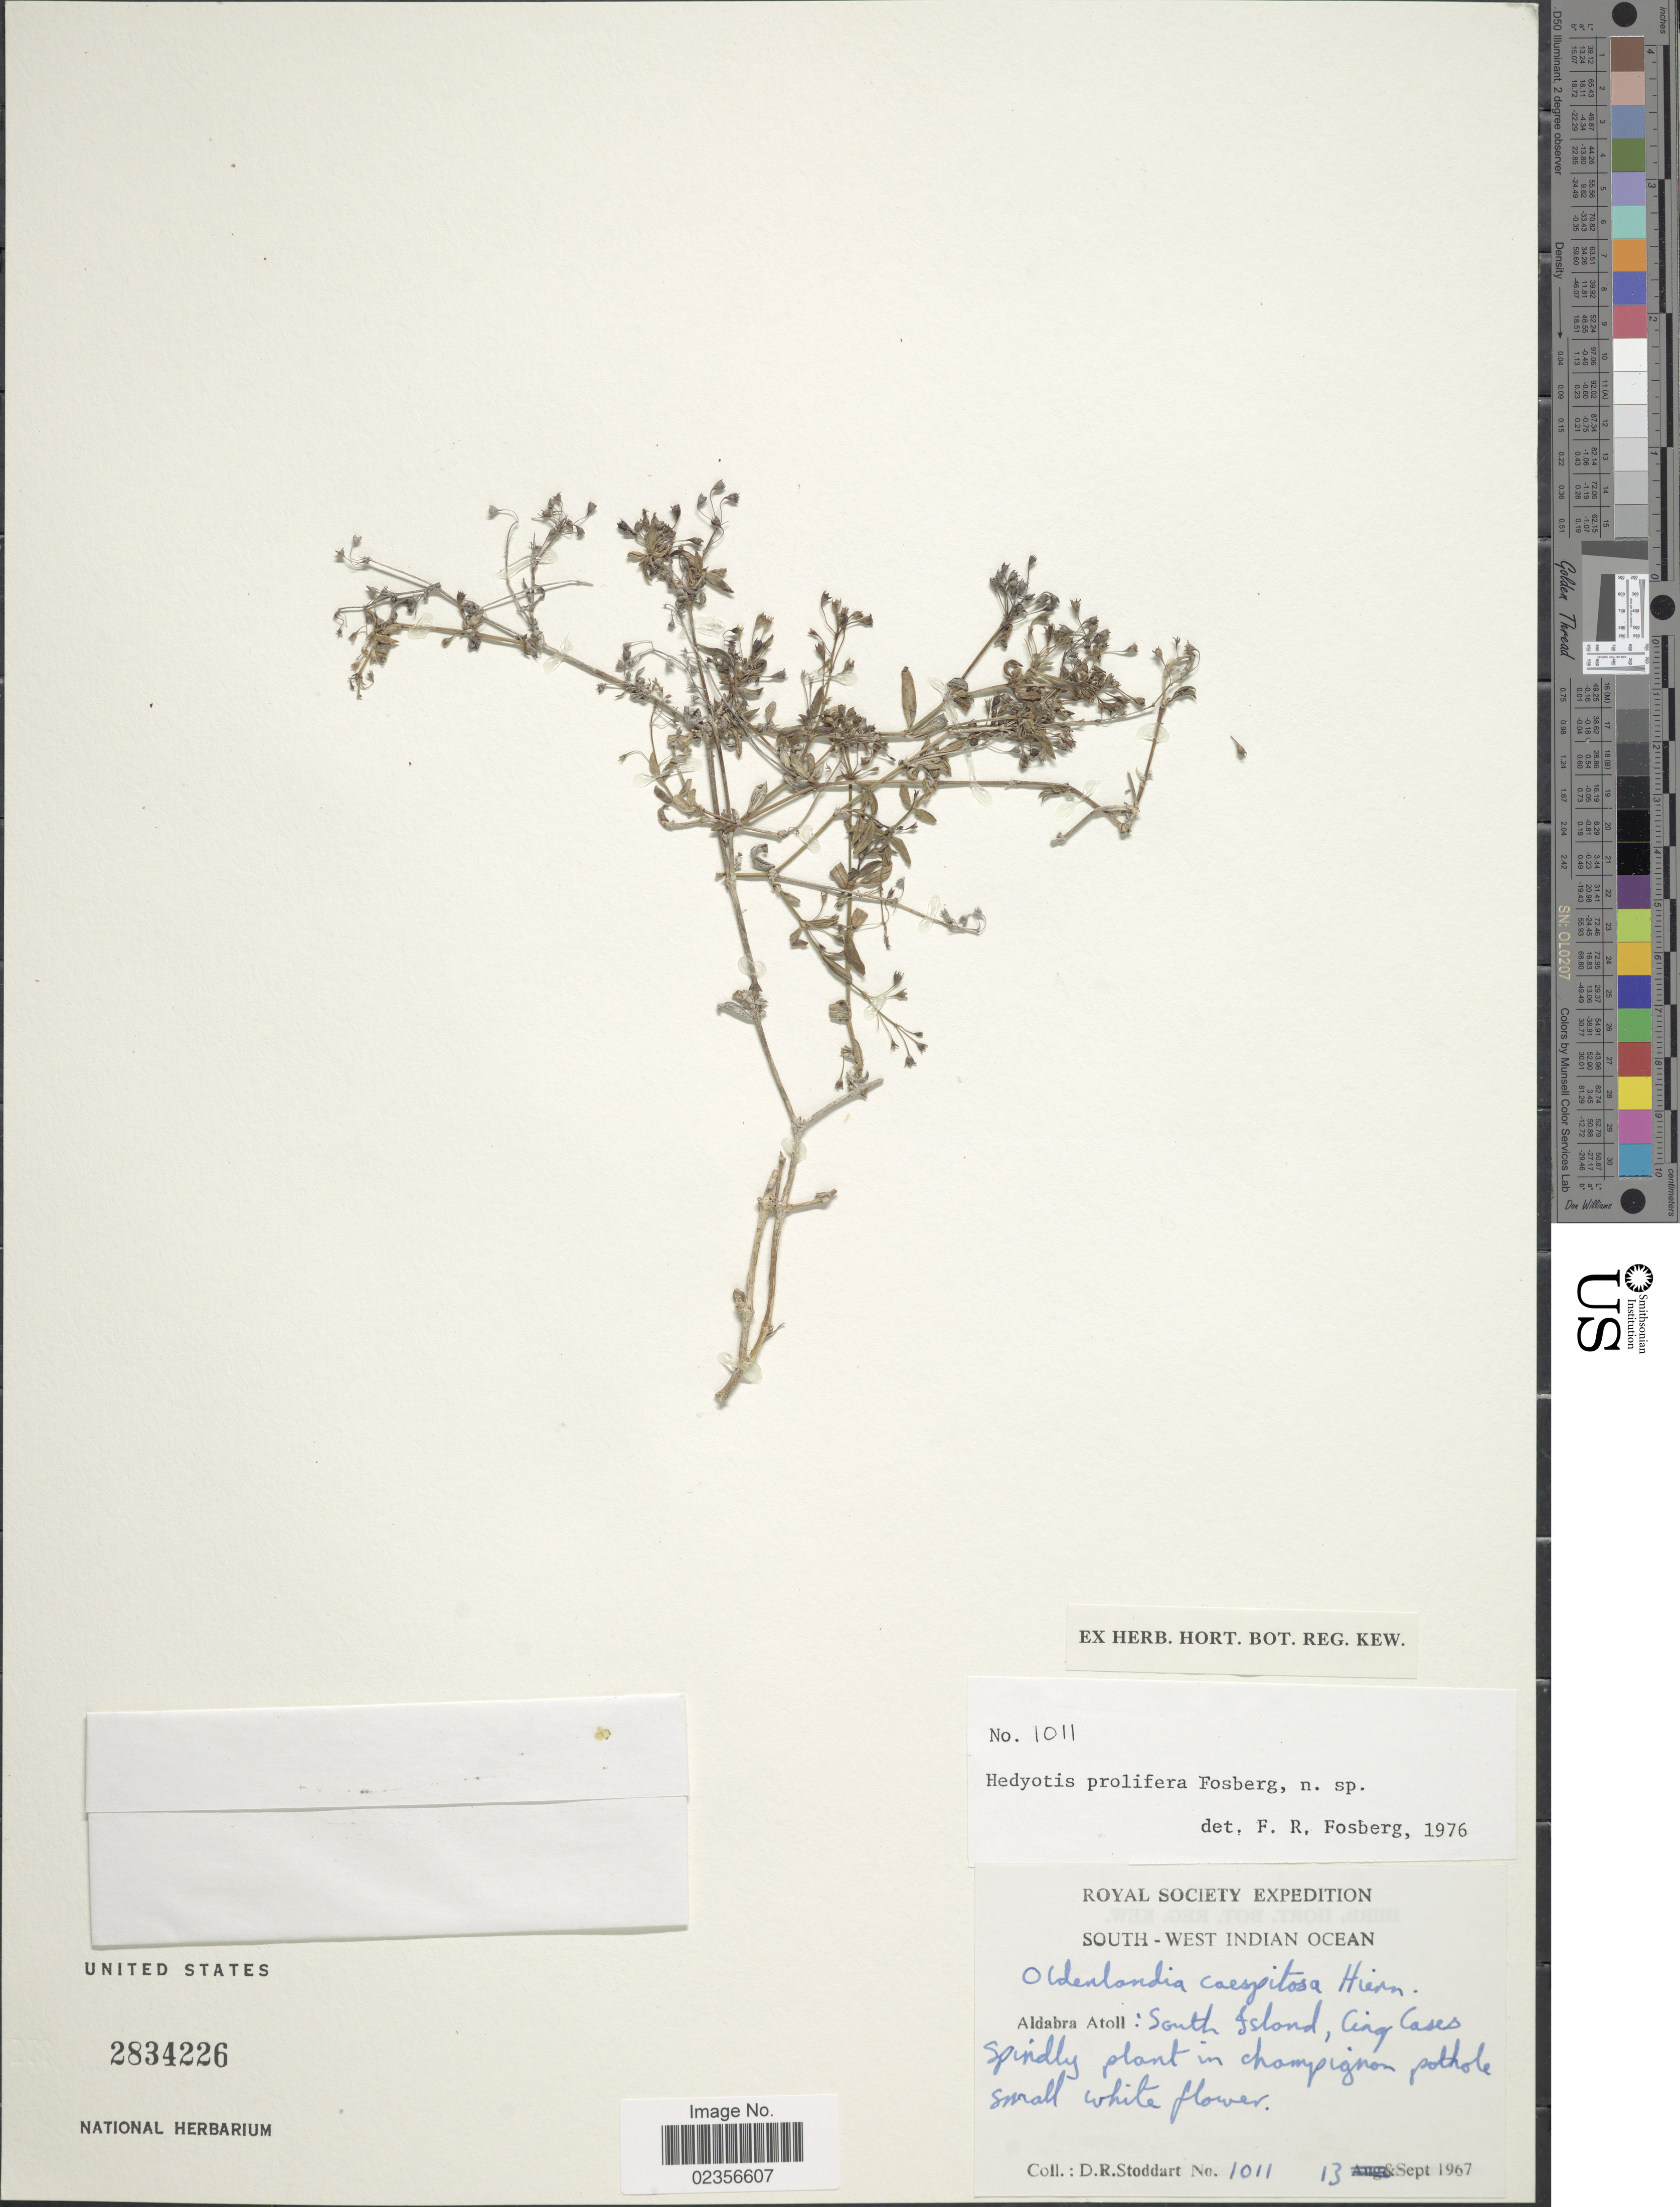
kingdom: Plantae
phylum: Tracheophyta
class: Magnoliopsida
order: Gentianales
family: Rubiaceae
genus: Hedyotis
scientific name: Hedyotis prolifera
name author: Fosberg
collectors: D. R. Stoddart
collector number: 1011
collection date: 1967-09-13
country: Seychelles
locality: Aldabra Atoll: South Island, Cinq Cases. South-West Indian Ocean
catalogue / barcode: US 2834226